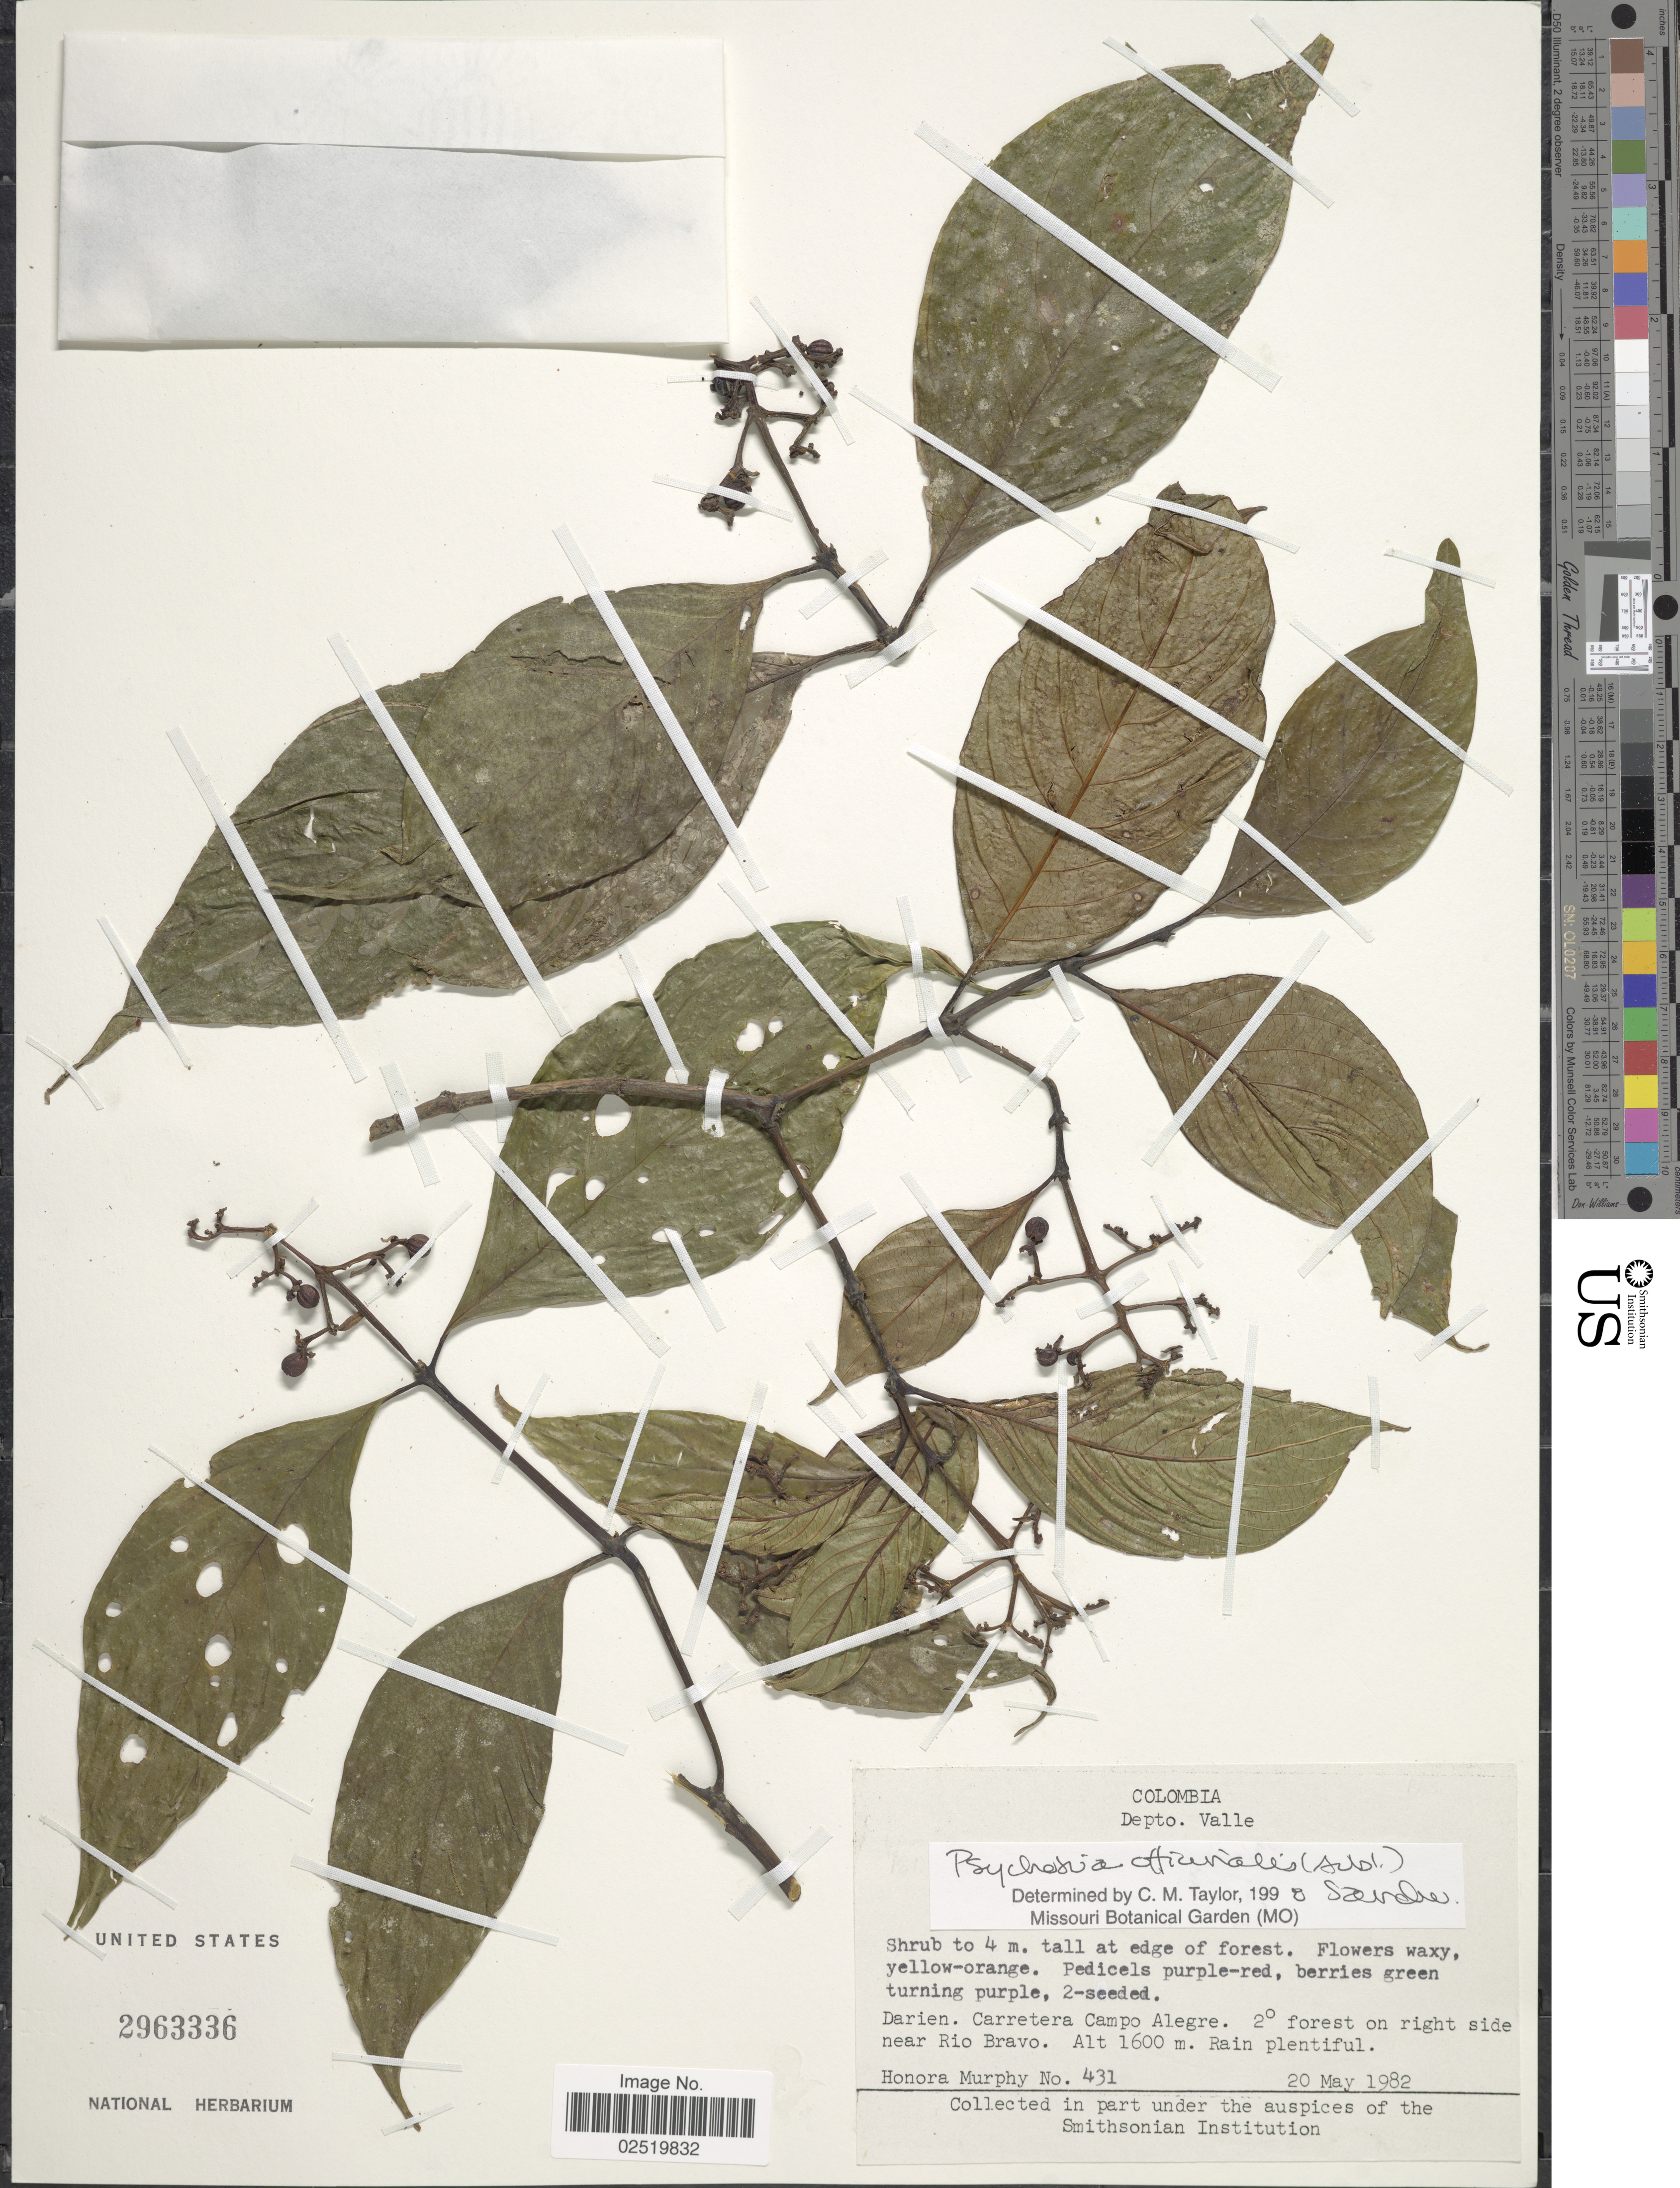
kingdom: Plantae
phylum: Tracheophyta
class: Magnoliopsida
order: Gentianales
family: Rubiaceae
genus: Psychotria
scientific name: Psychotria officinalis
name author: (Aubl.) Raeusch.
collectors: H. Murphy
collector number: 431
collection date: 1982-05-20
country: Colombia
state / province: Valle del Cauca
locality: Septo. Valle. Darien. Carretera Campo Alegre. 2° forest on right side near Rio Bravo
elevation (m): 1600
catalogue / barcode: US 2963336